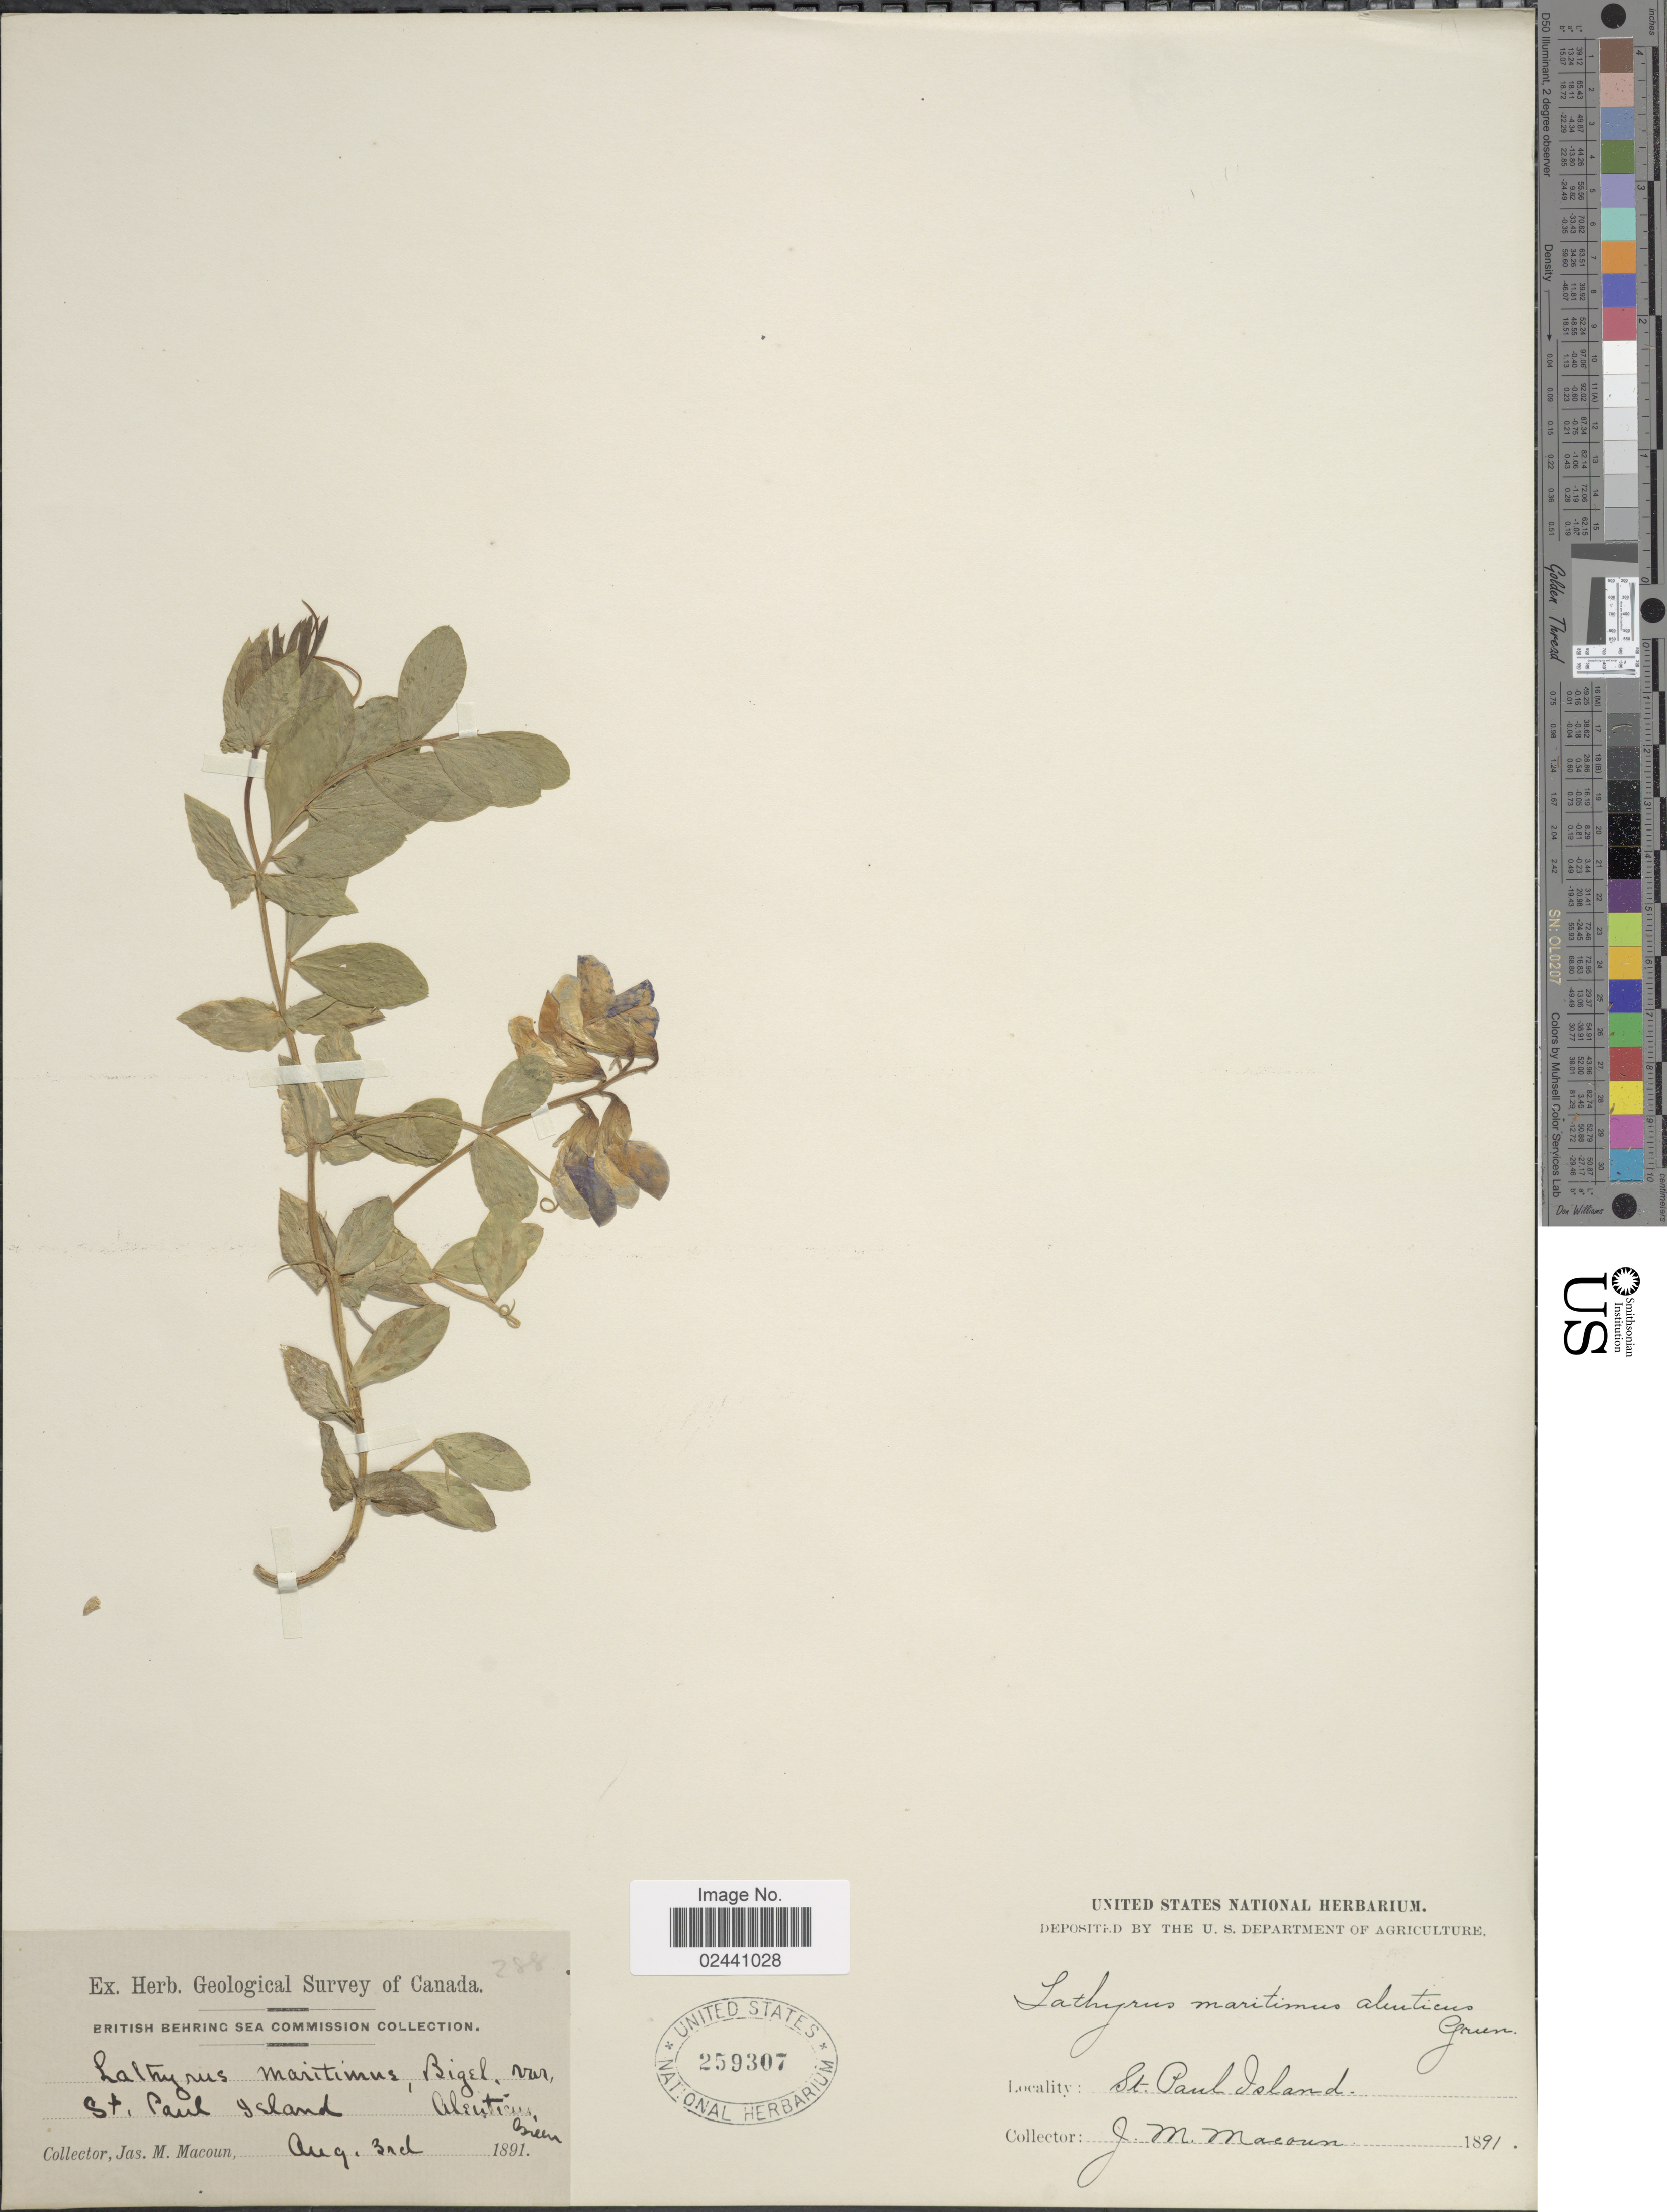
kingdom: Plantae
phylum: Tracheophyta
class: Magnoliopsida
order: Fabales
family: Fabaceae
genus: Lathyrus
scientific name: Lathyrus maritimus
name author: Torr.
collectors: J. M. Macoun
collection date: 1891-08-03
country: United States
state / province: Alaska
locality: British Behring Sea. St. Paul Island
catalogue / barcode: US 259307